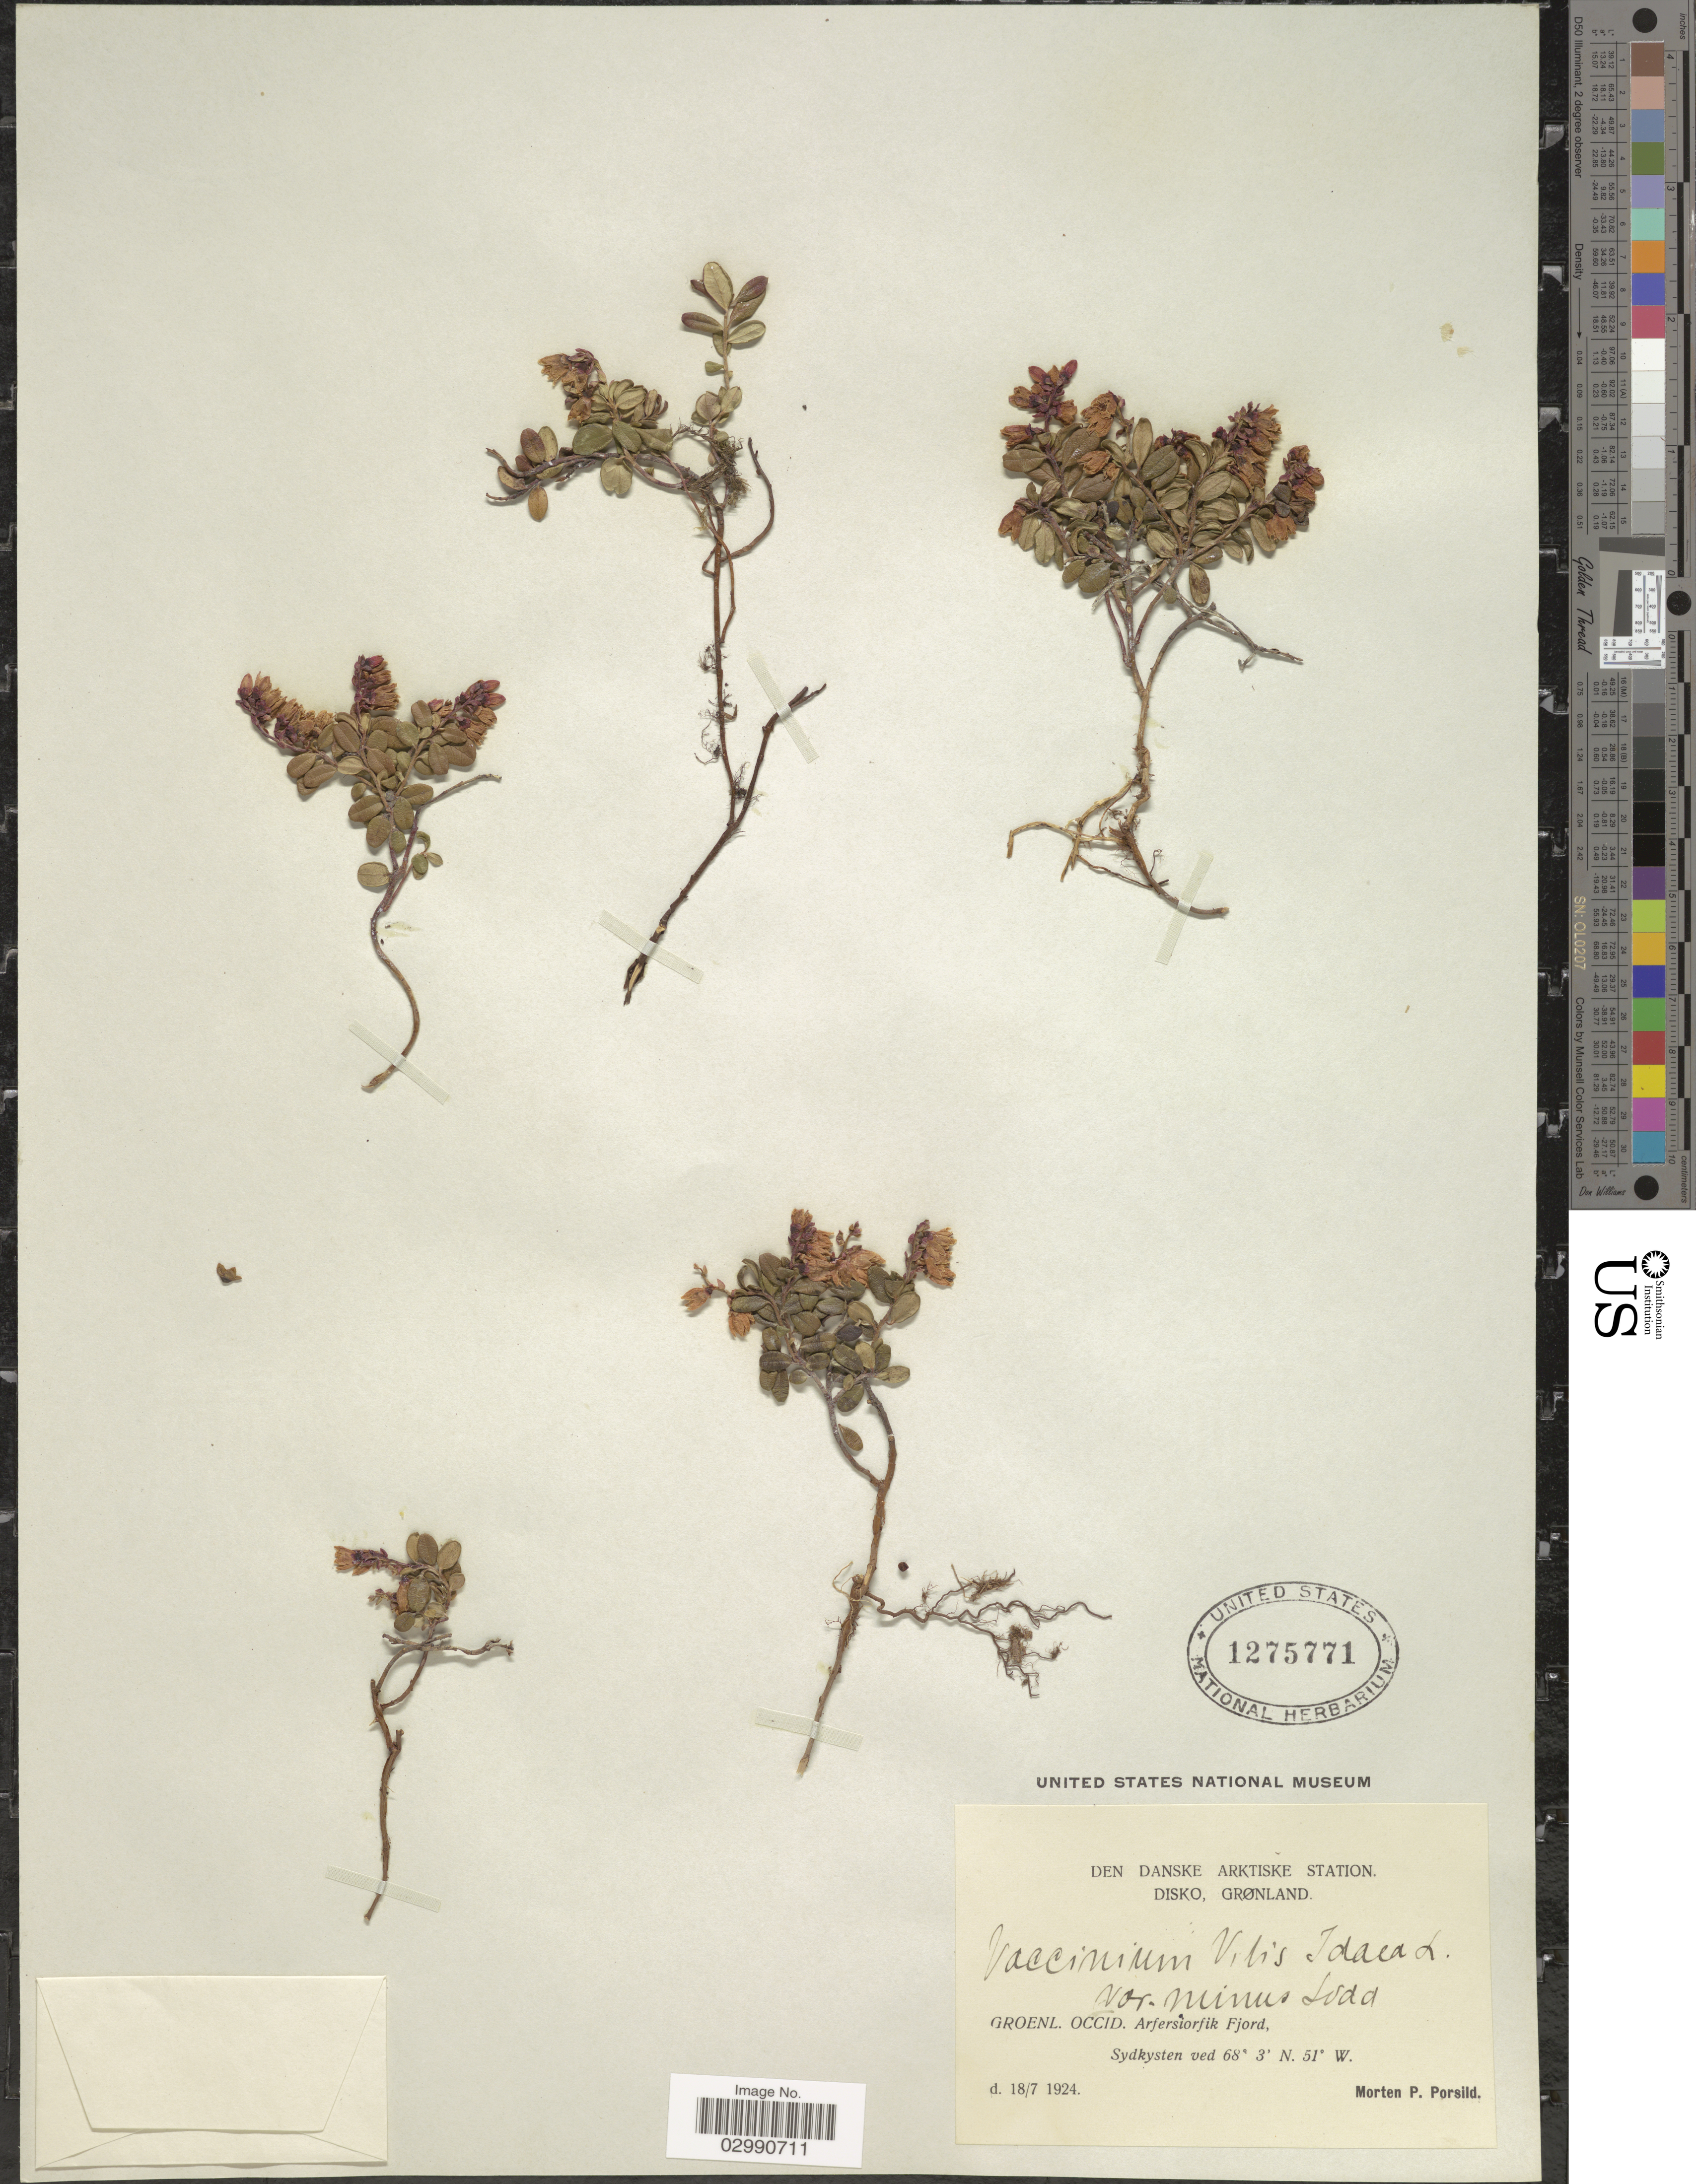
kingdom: Plantae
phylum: Tracheophyta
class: Magnoliopsida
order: Ericales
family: Ericaceae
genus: Vaccinium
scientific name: Vaccinium vitis-idaea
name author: L.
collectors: M. P. Porsild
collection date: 1924-07-18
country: Greenland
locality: Groenl. Occid., Arfersiorfik Fjord, Sydkysten ved.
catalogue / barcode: US 1275771